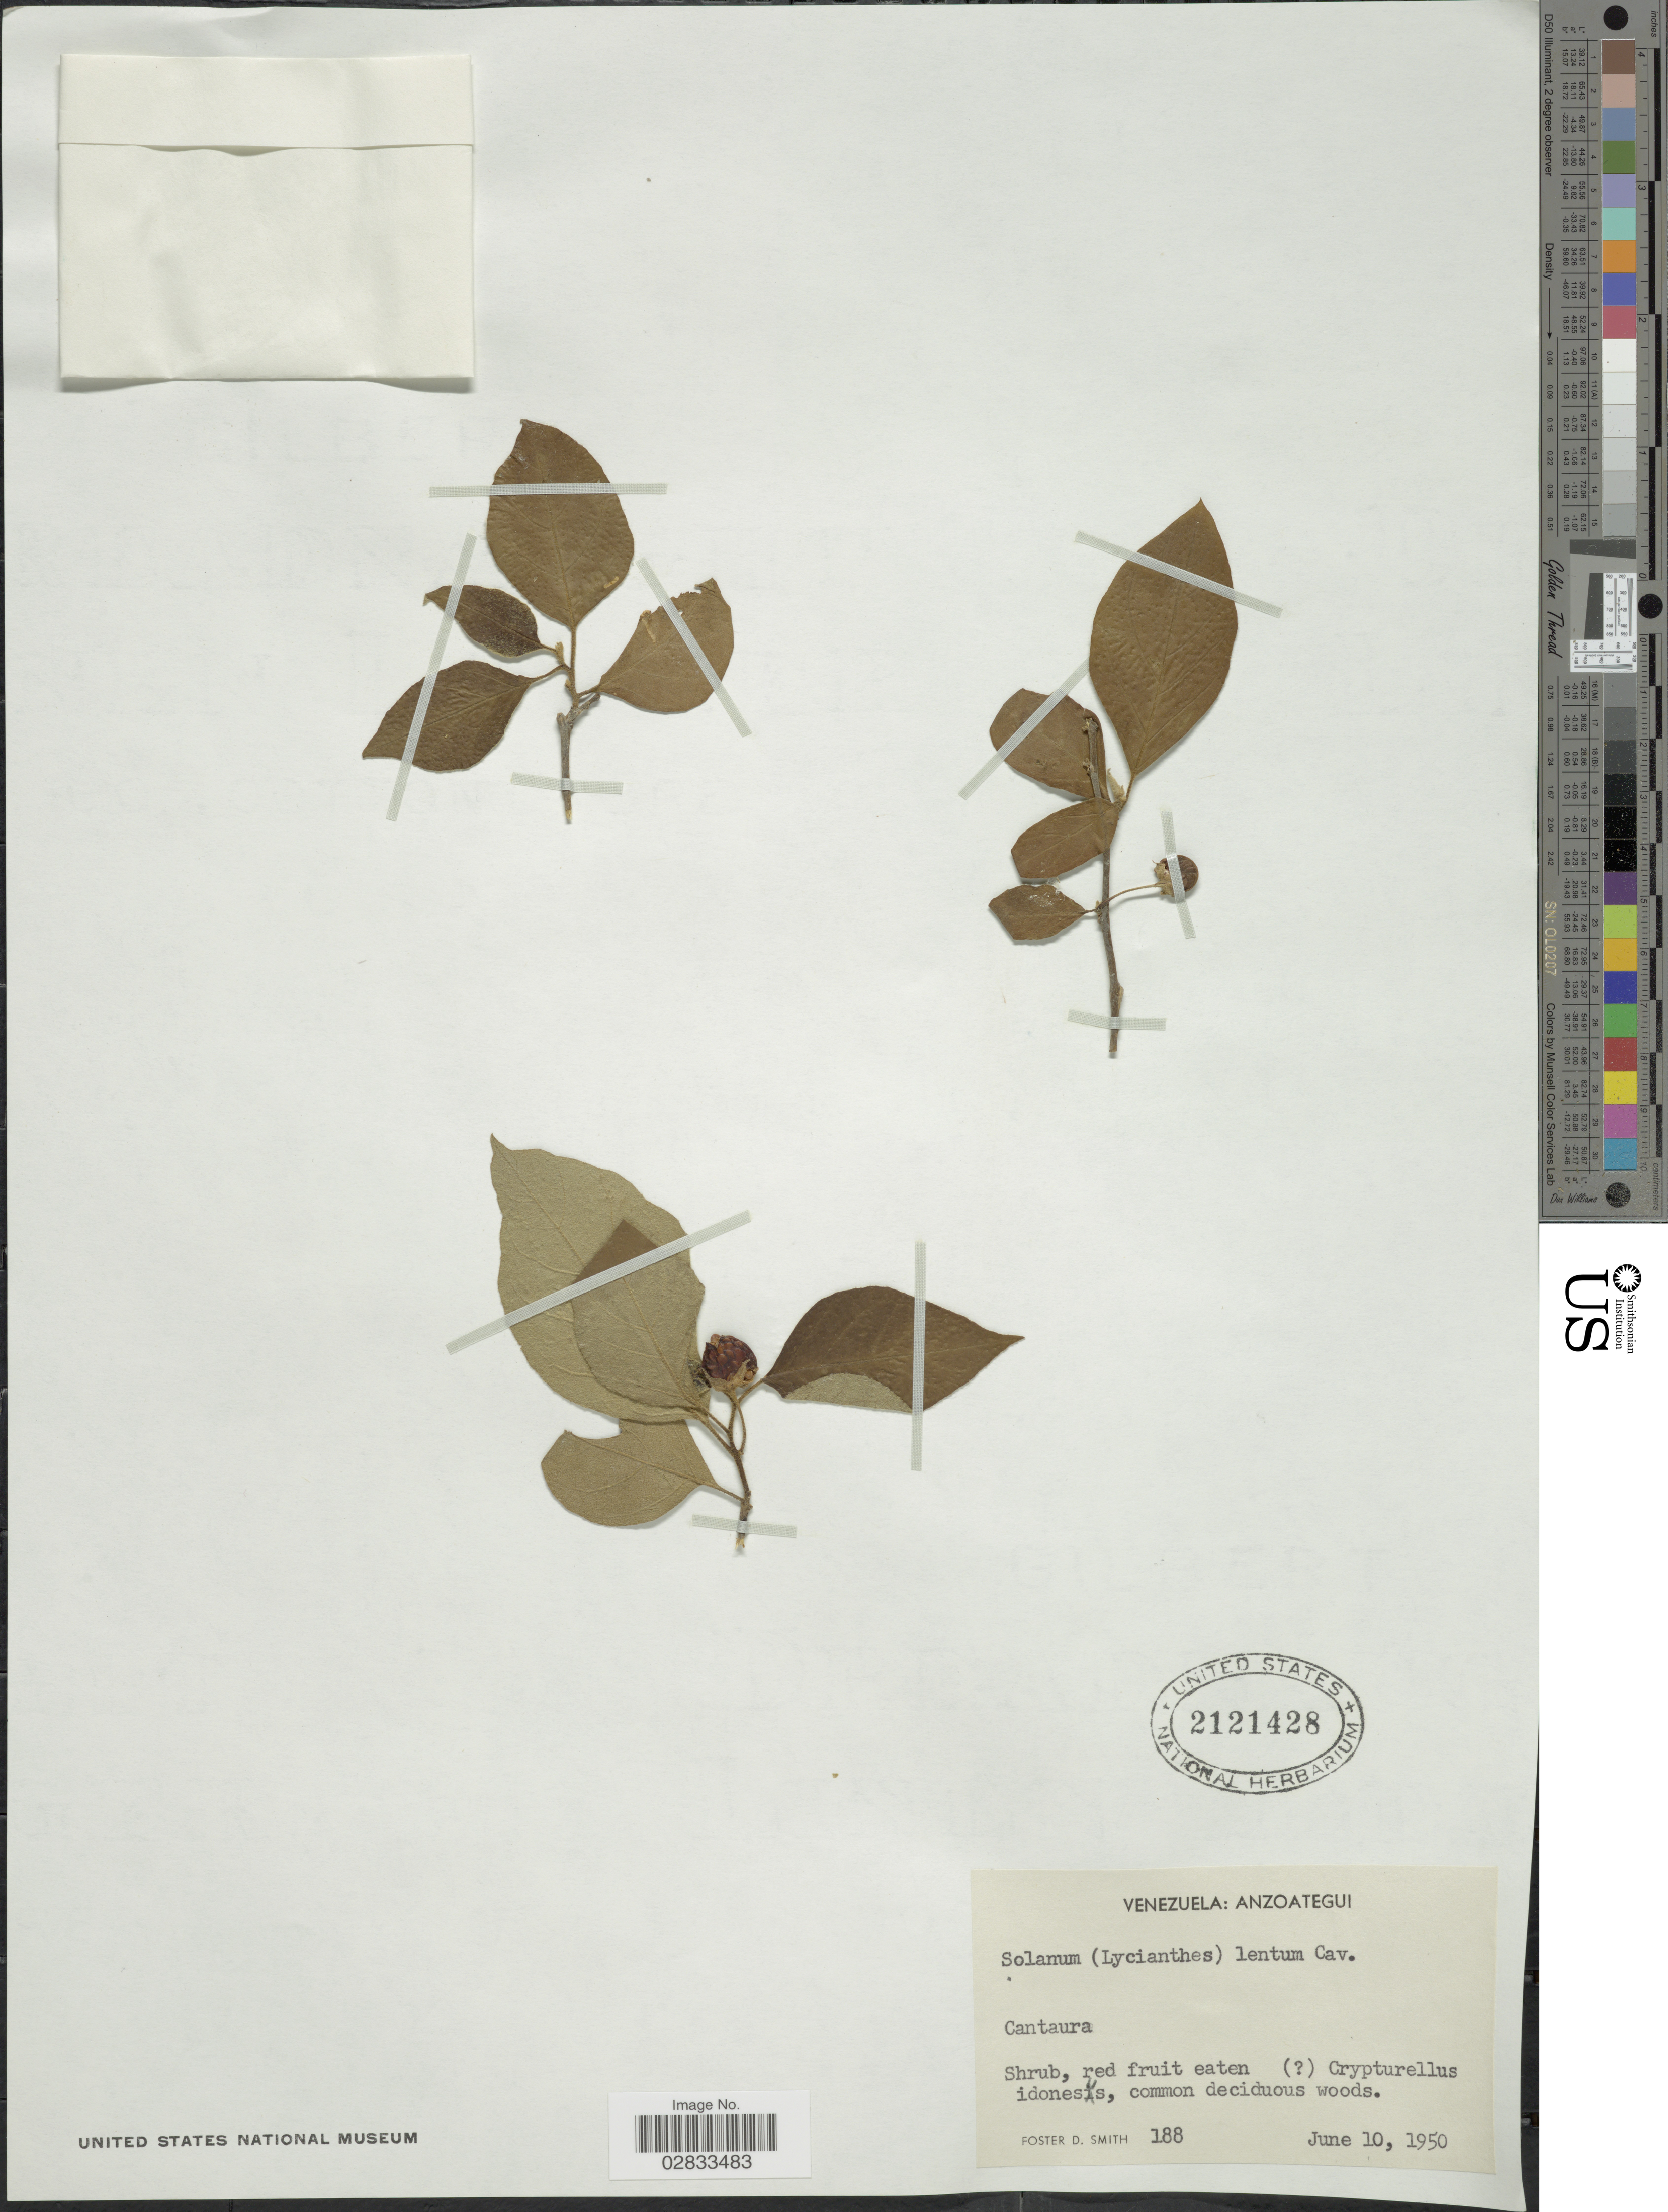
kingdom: Plantae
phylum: Tracheophyta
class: Magnoliopsida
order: Solanales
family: Solanaceae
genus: Solanum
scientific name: Solanum ierense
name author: Britton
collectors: F. Smith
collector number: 188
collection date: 1950-06-10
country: Venezuela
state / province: Anzoategui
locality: Cantaura.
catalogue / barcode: US 2121428